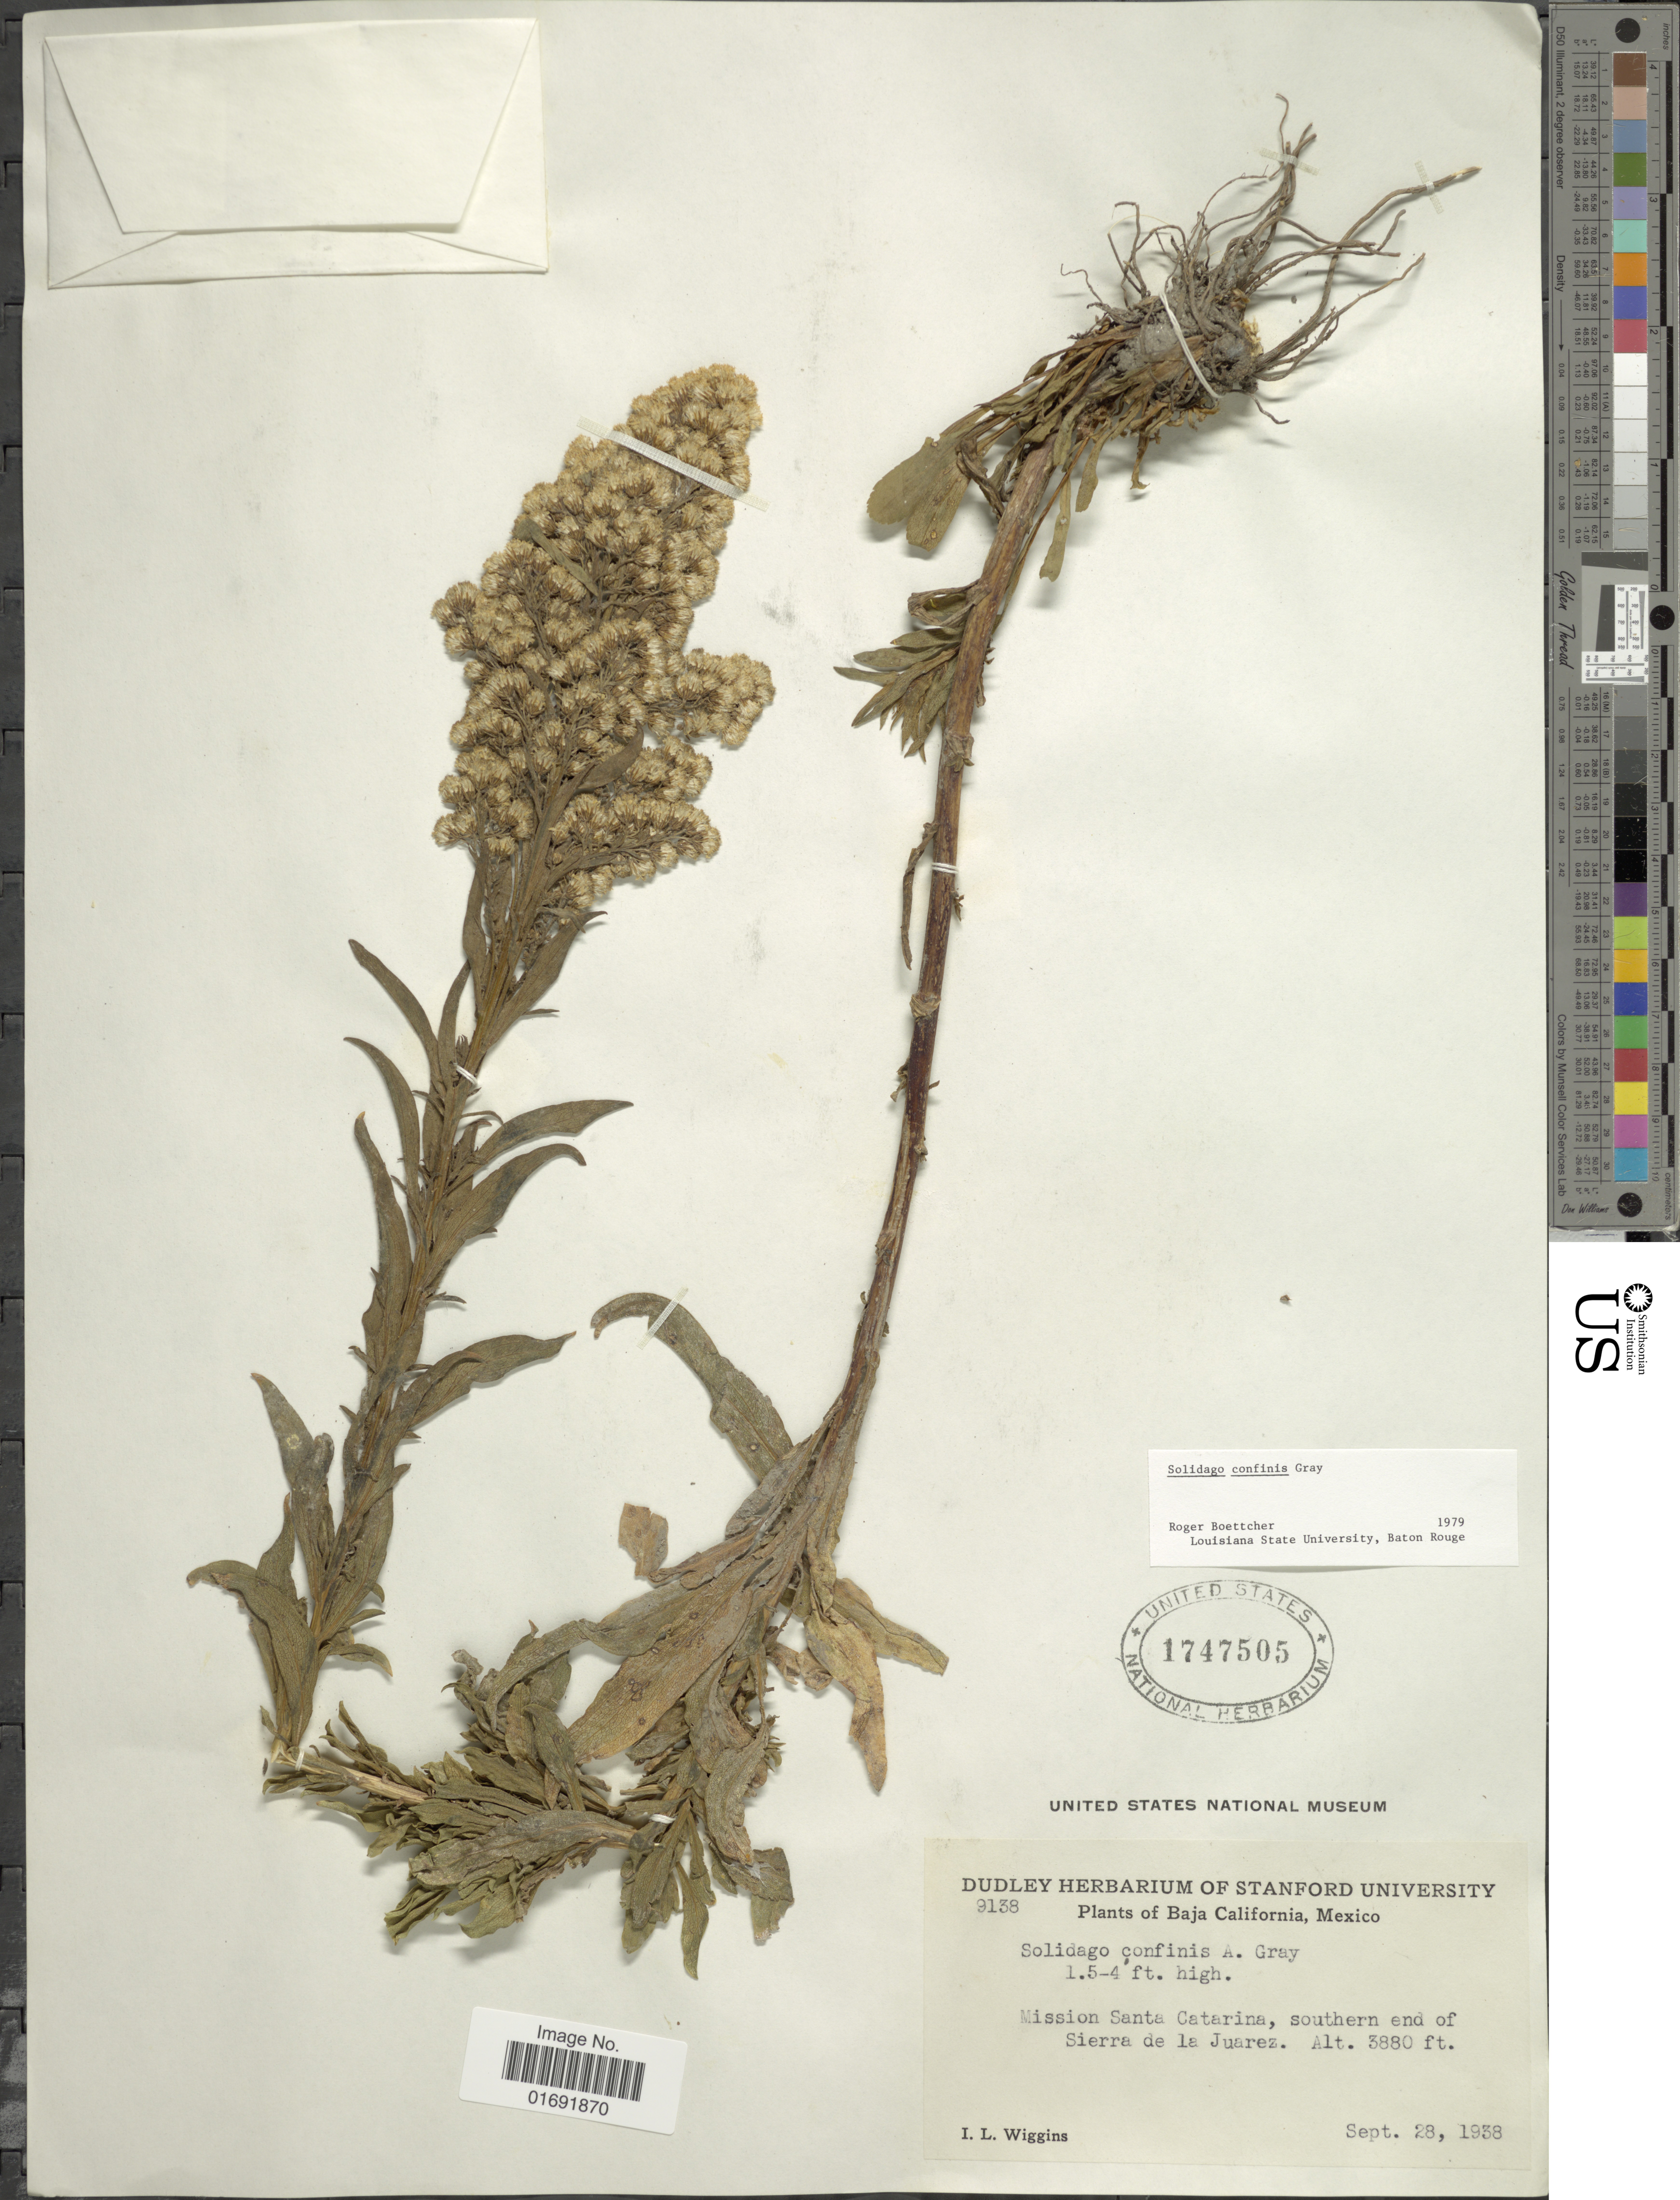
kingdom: Plantae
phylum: Tracheophyta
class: Magnoliopsida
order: Asterales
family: Asteraceae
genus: Solidago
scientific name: Solidago confinis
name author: A. Gray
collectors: I. L. Wiggins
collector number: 9138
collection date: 1938-09-28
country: Mexico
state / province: Baja California Sur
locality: Mission Santa Catarina, southern end of Sierra de la Juarez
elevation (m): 1183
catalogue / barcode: US 1747505